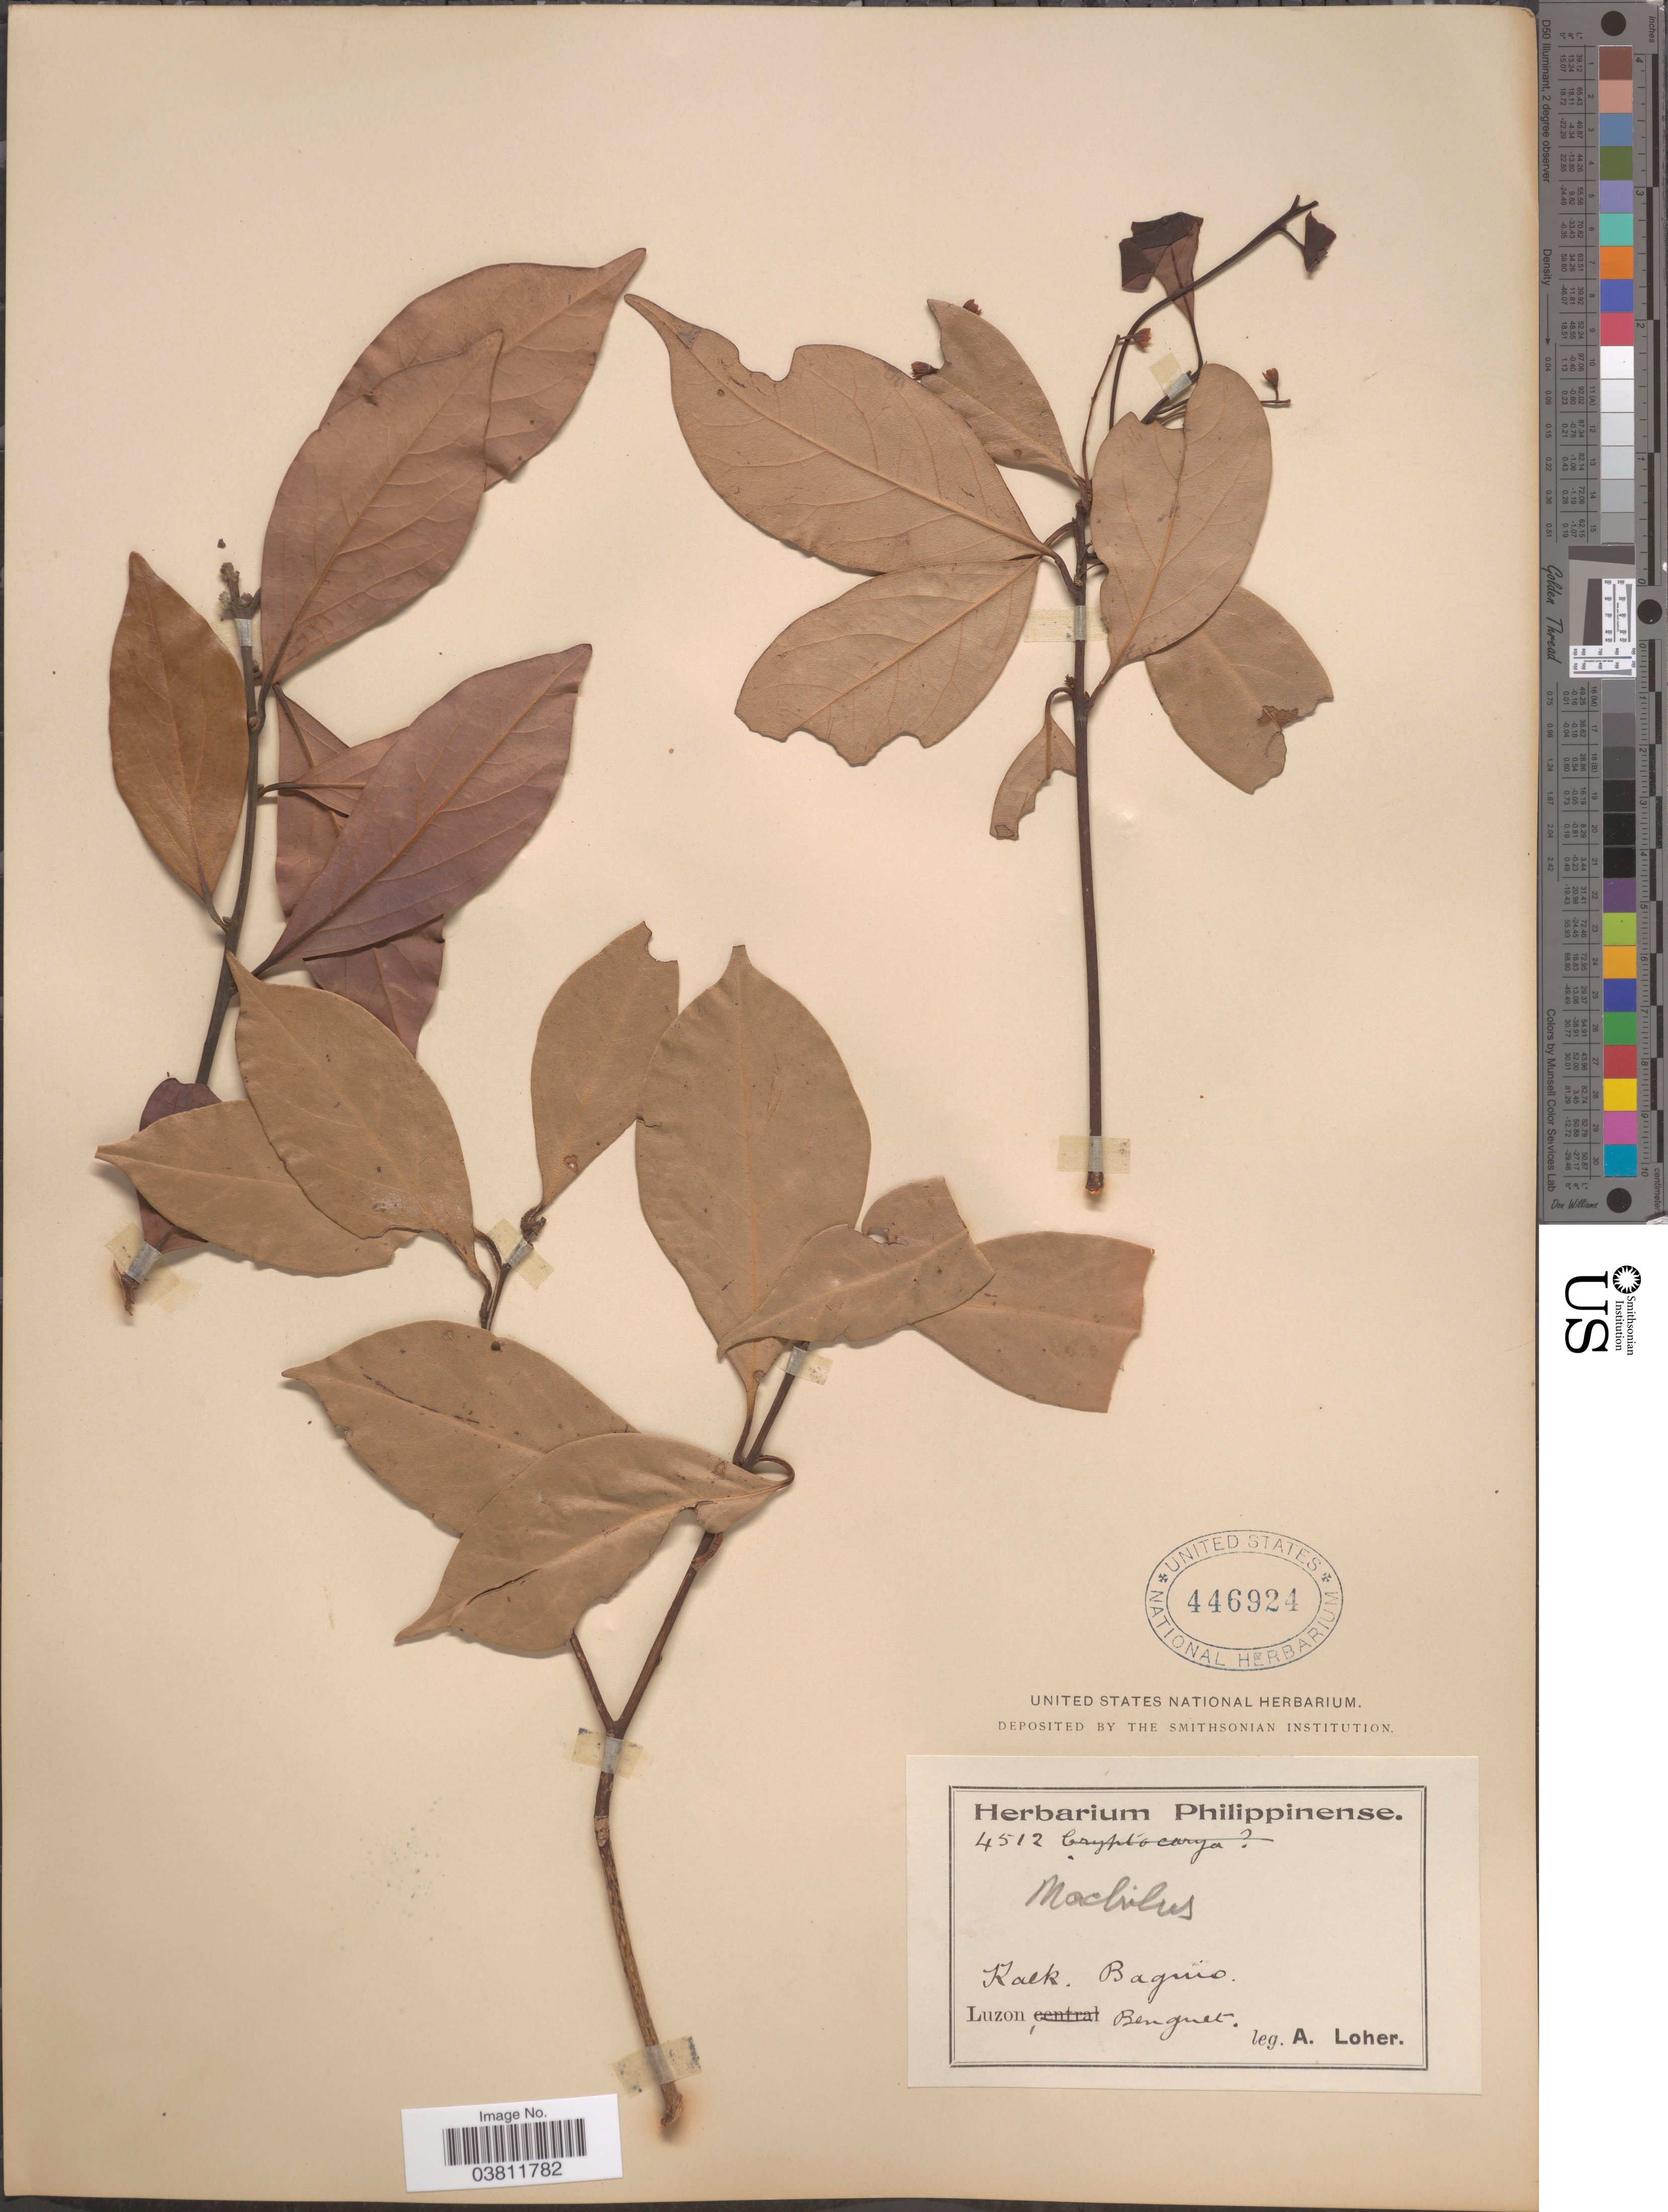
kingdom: Plantae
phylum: Tracheophyta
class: Magnoliopsida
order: Laurales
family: Lauraceae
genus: Machilus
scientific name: Machilus sp.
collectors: A. Loher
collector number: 4512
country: Philippines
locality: Kalk, Baguio, Luzon, Benguet.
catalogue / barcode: US 446924